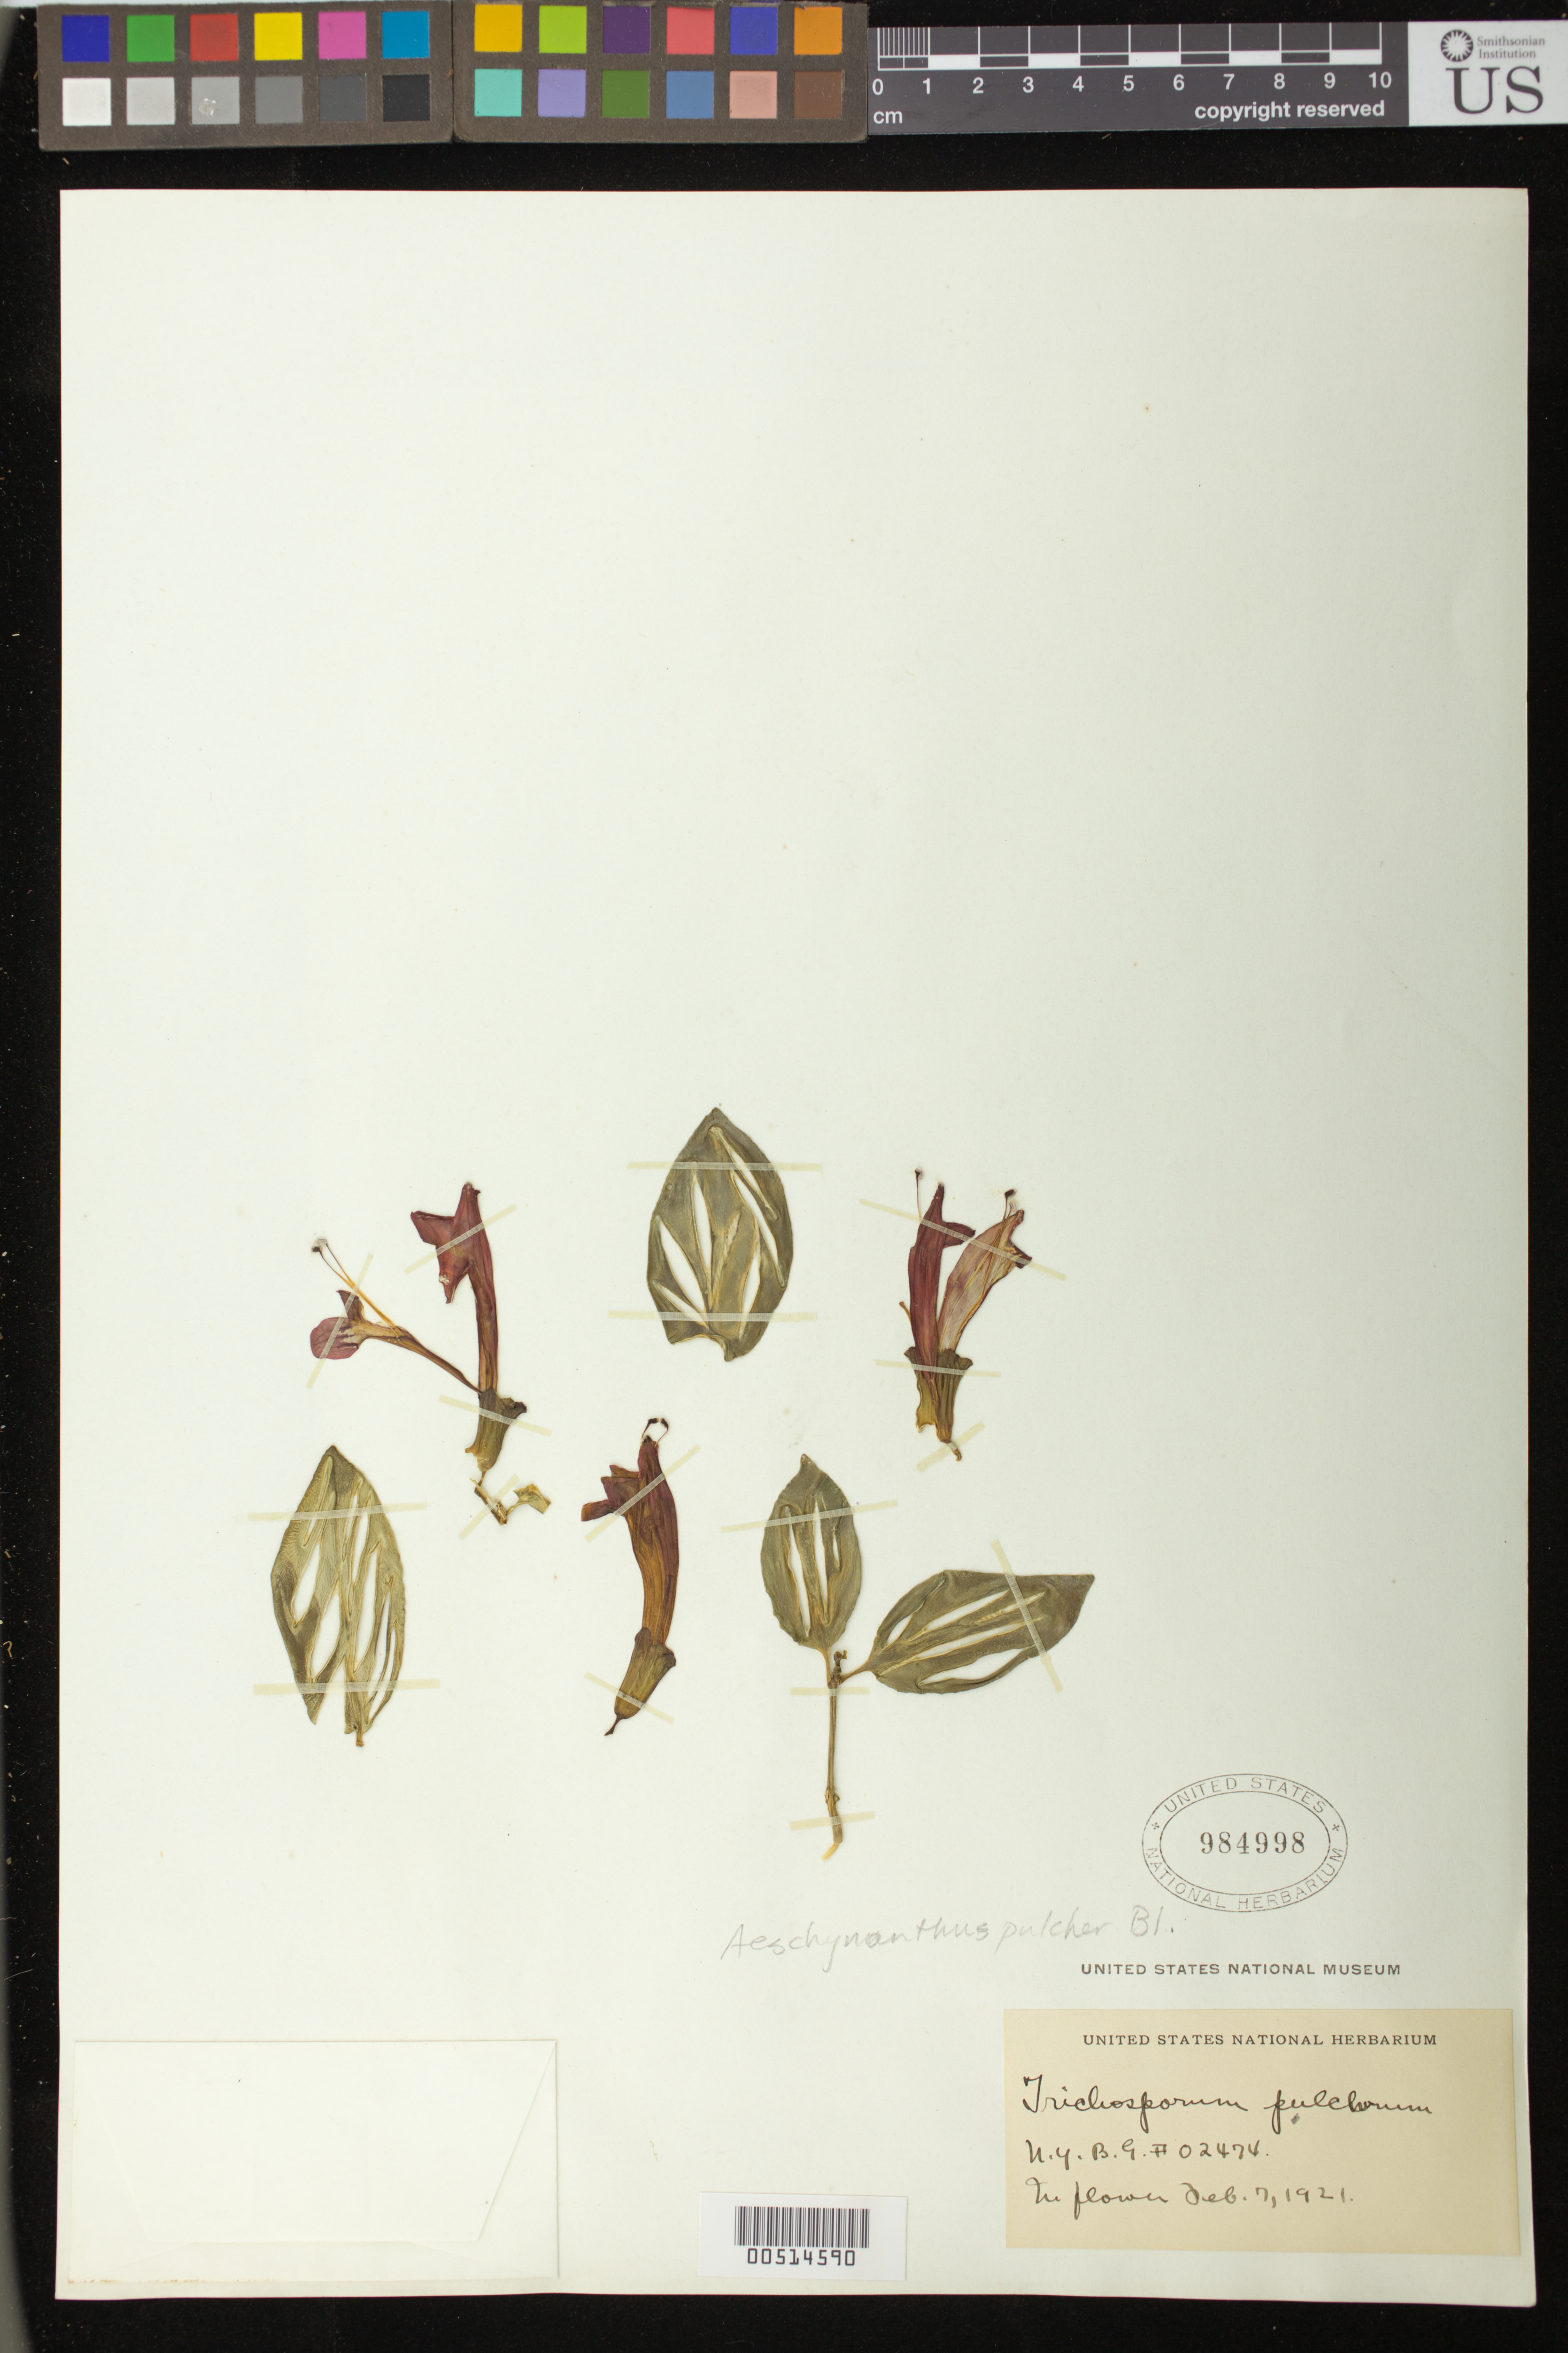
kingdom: Plantae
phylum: Tracheophyta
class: Magnoliopsida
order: Lamiales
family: Gesneriaceae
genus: Aeschynanthus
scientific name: Aeschynanthus pulcher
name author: (Blume) G. Don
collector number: NYBG #02474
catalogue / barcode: US 984998